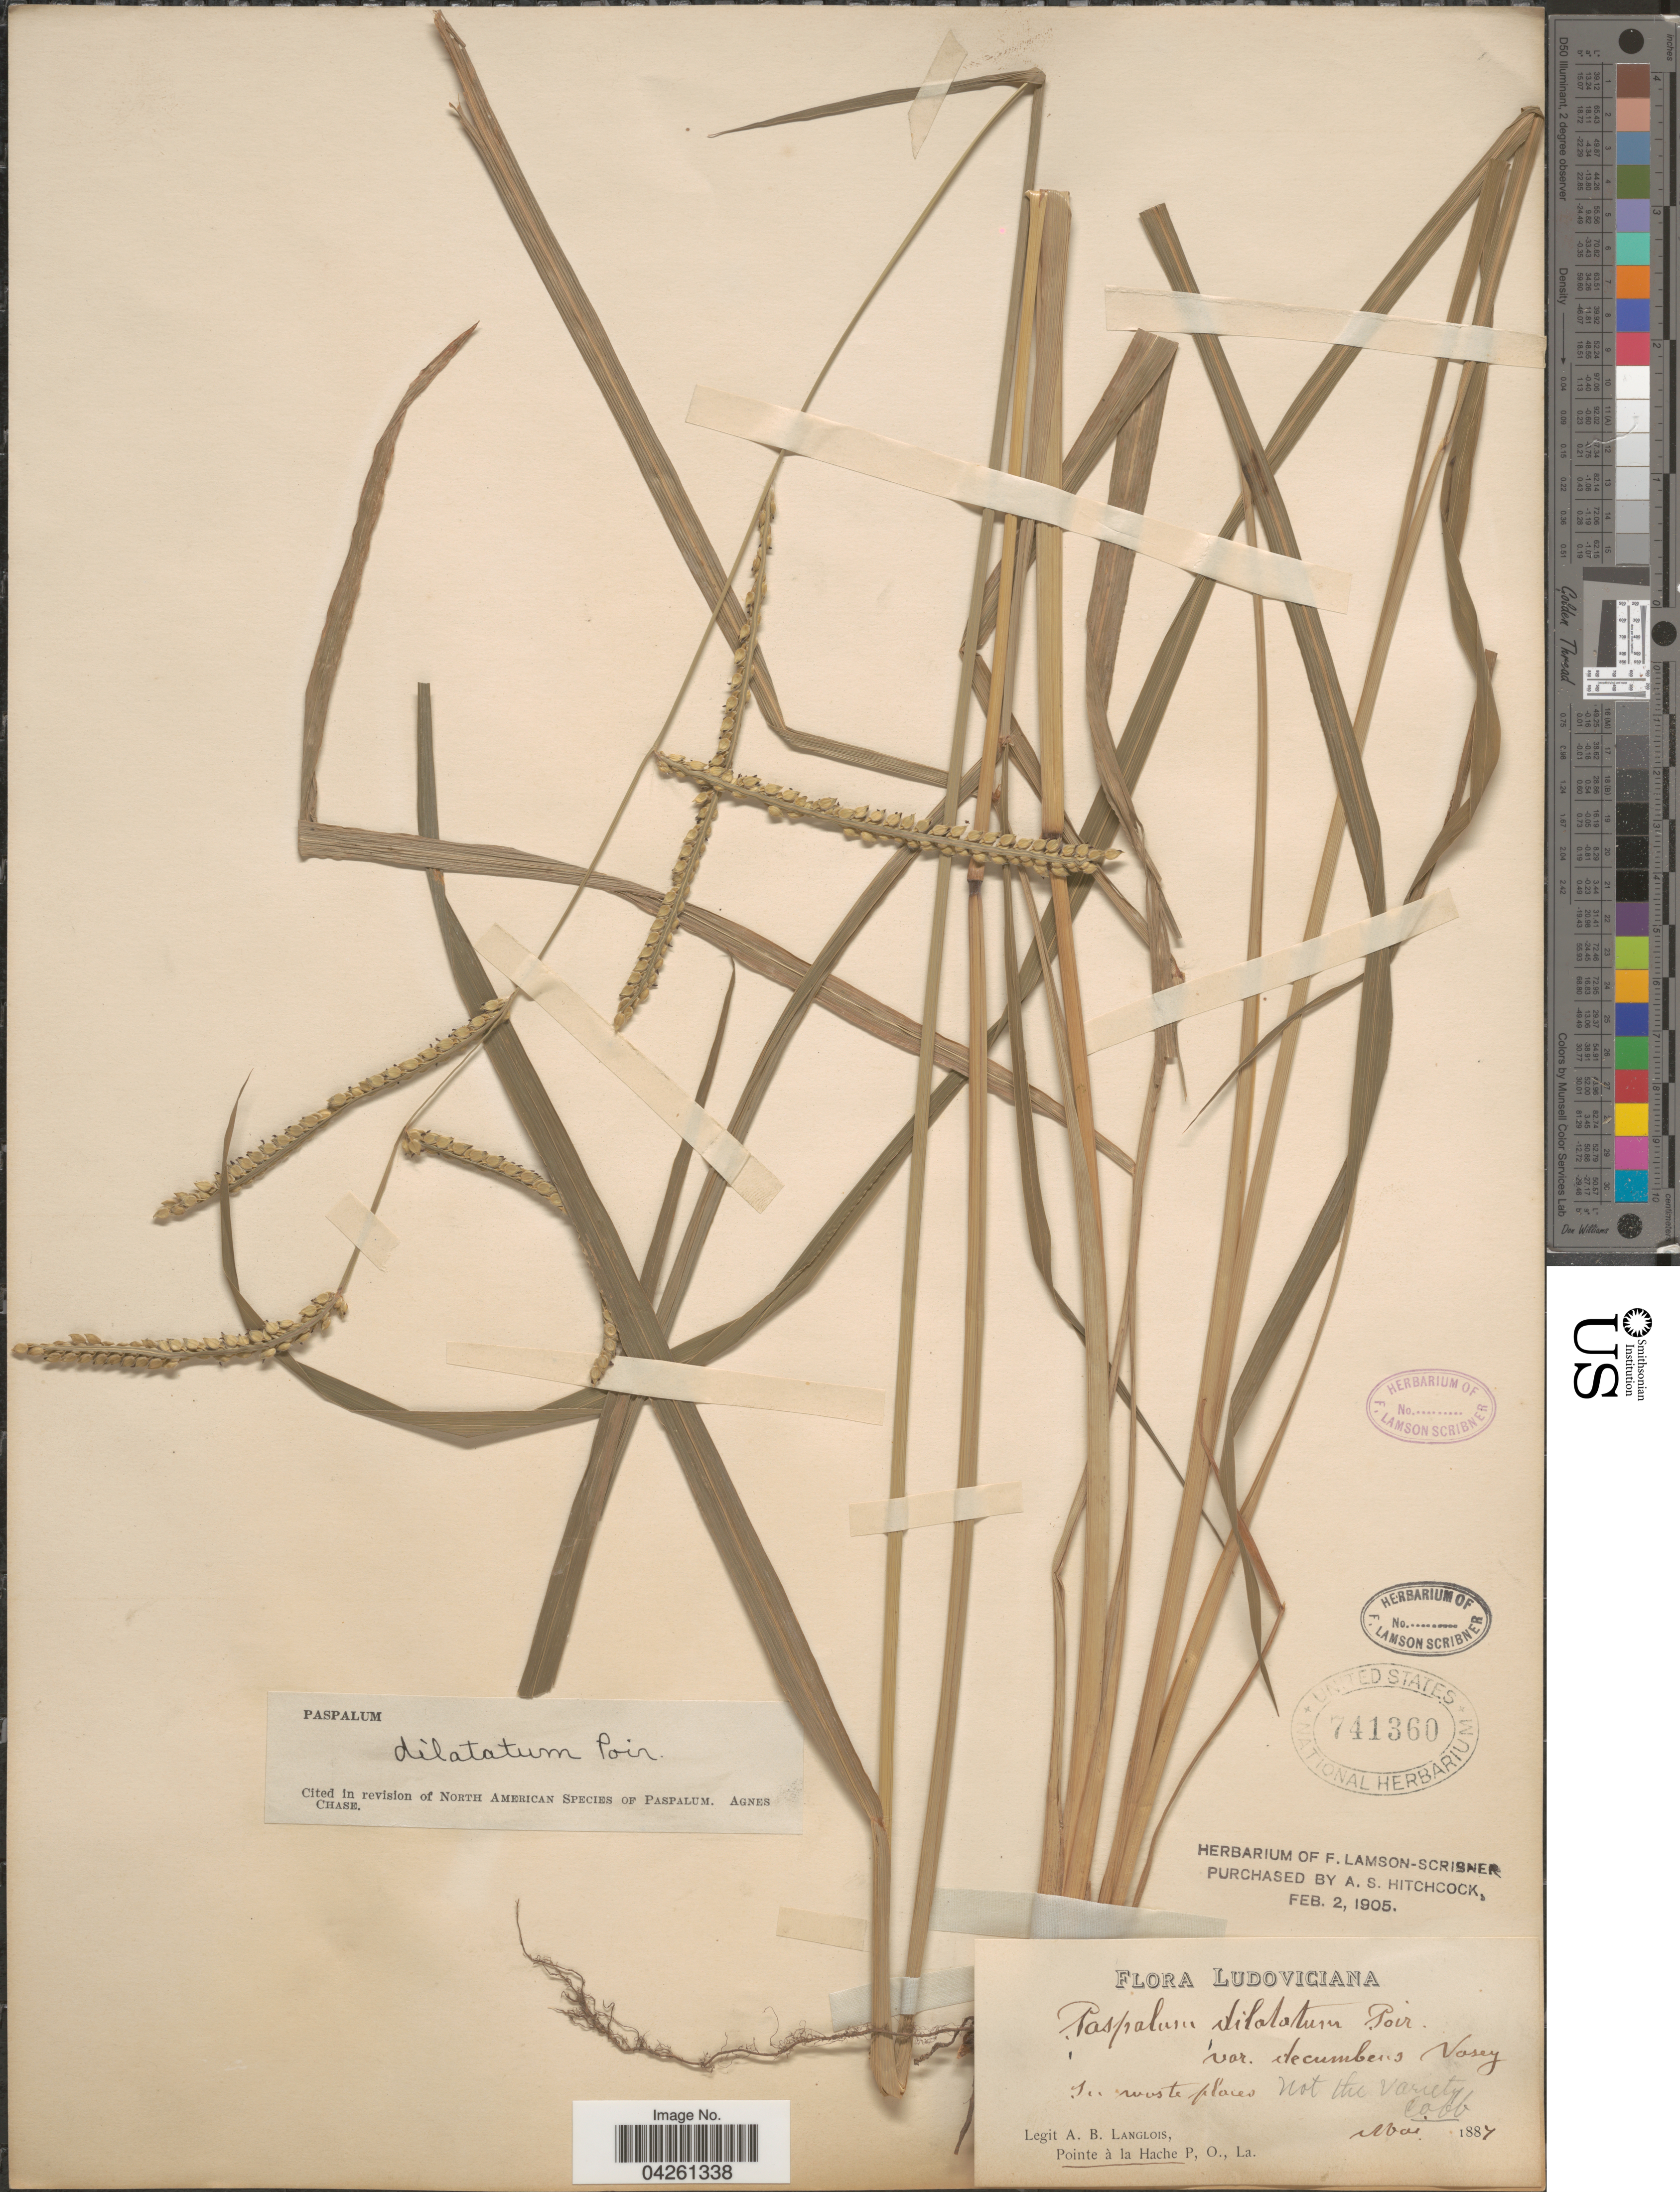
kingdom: Plantae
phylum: Tracheophyta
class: Liliopsida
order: Poales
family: Poaceae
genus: Paspalum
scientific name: Paspalum dilatatum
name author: Poir.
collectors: A. Langlois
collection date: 1887-05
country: United States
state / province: Louisiana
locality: Ludoviciana. in waste places. Pointe à la Hache.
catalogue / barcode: US 741360